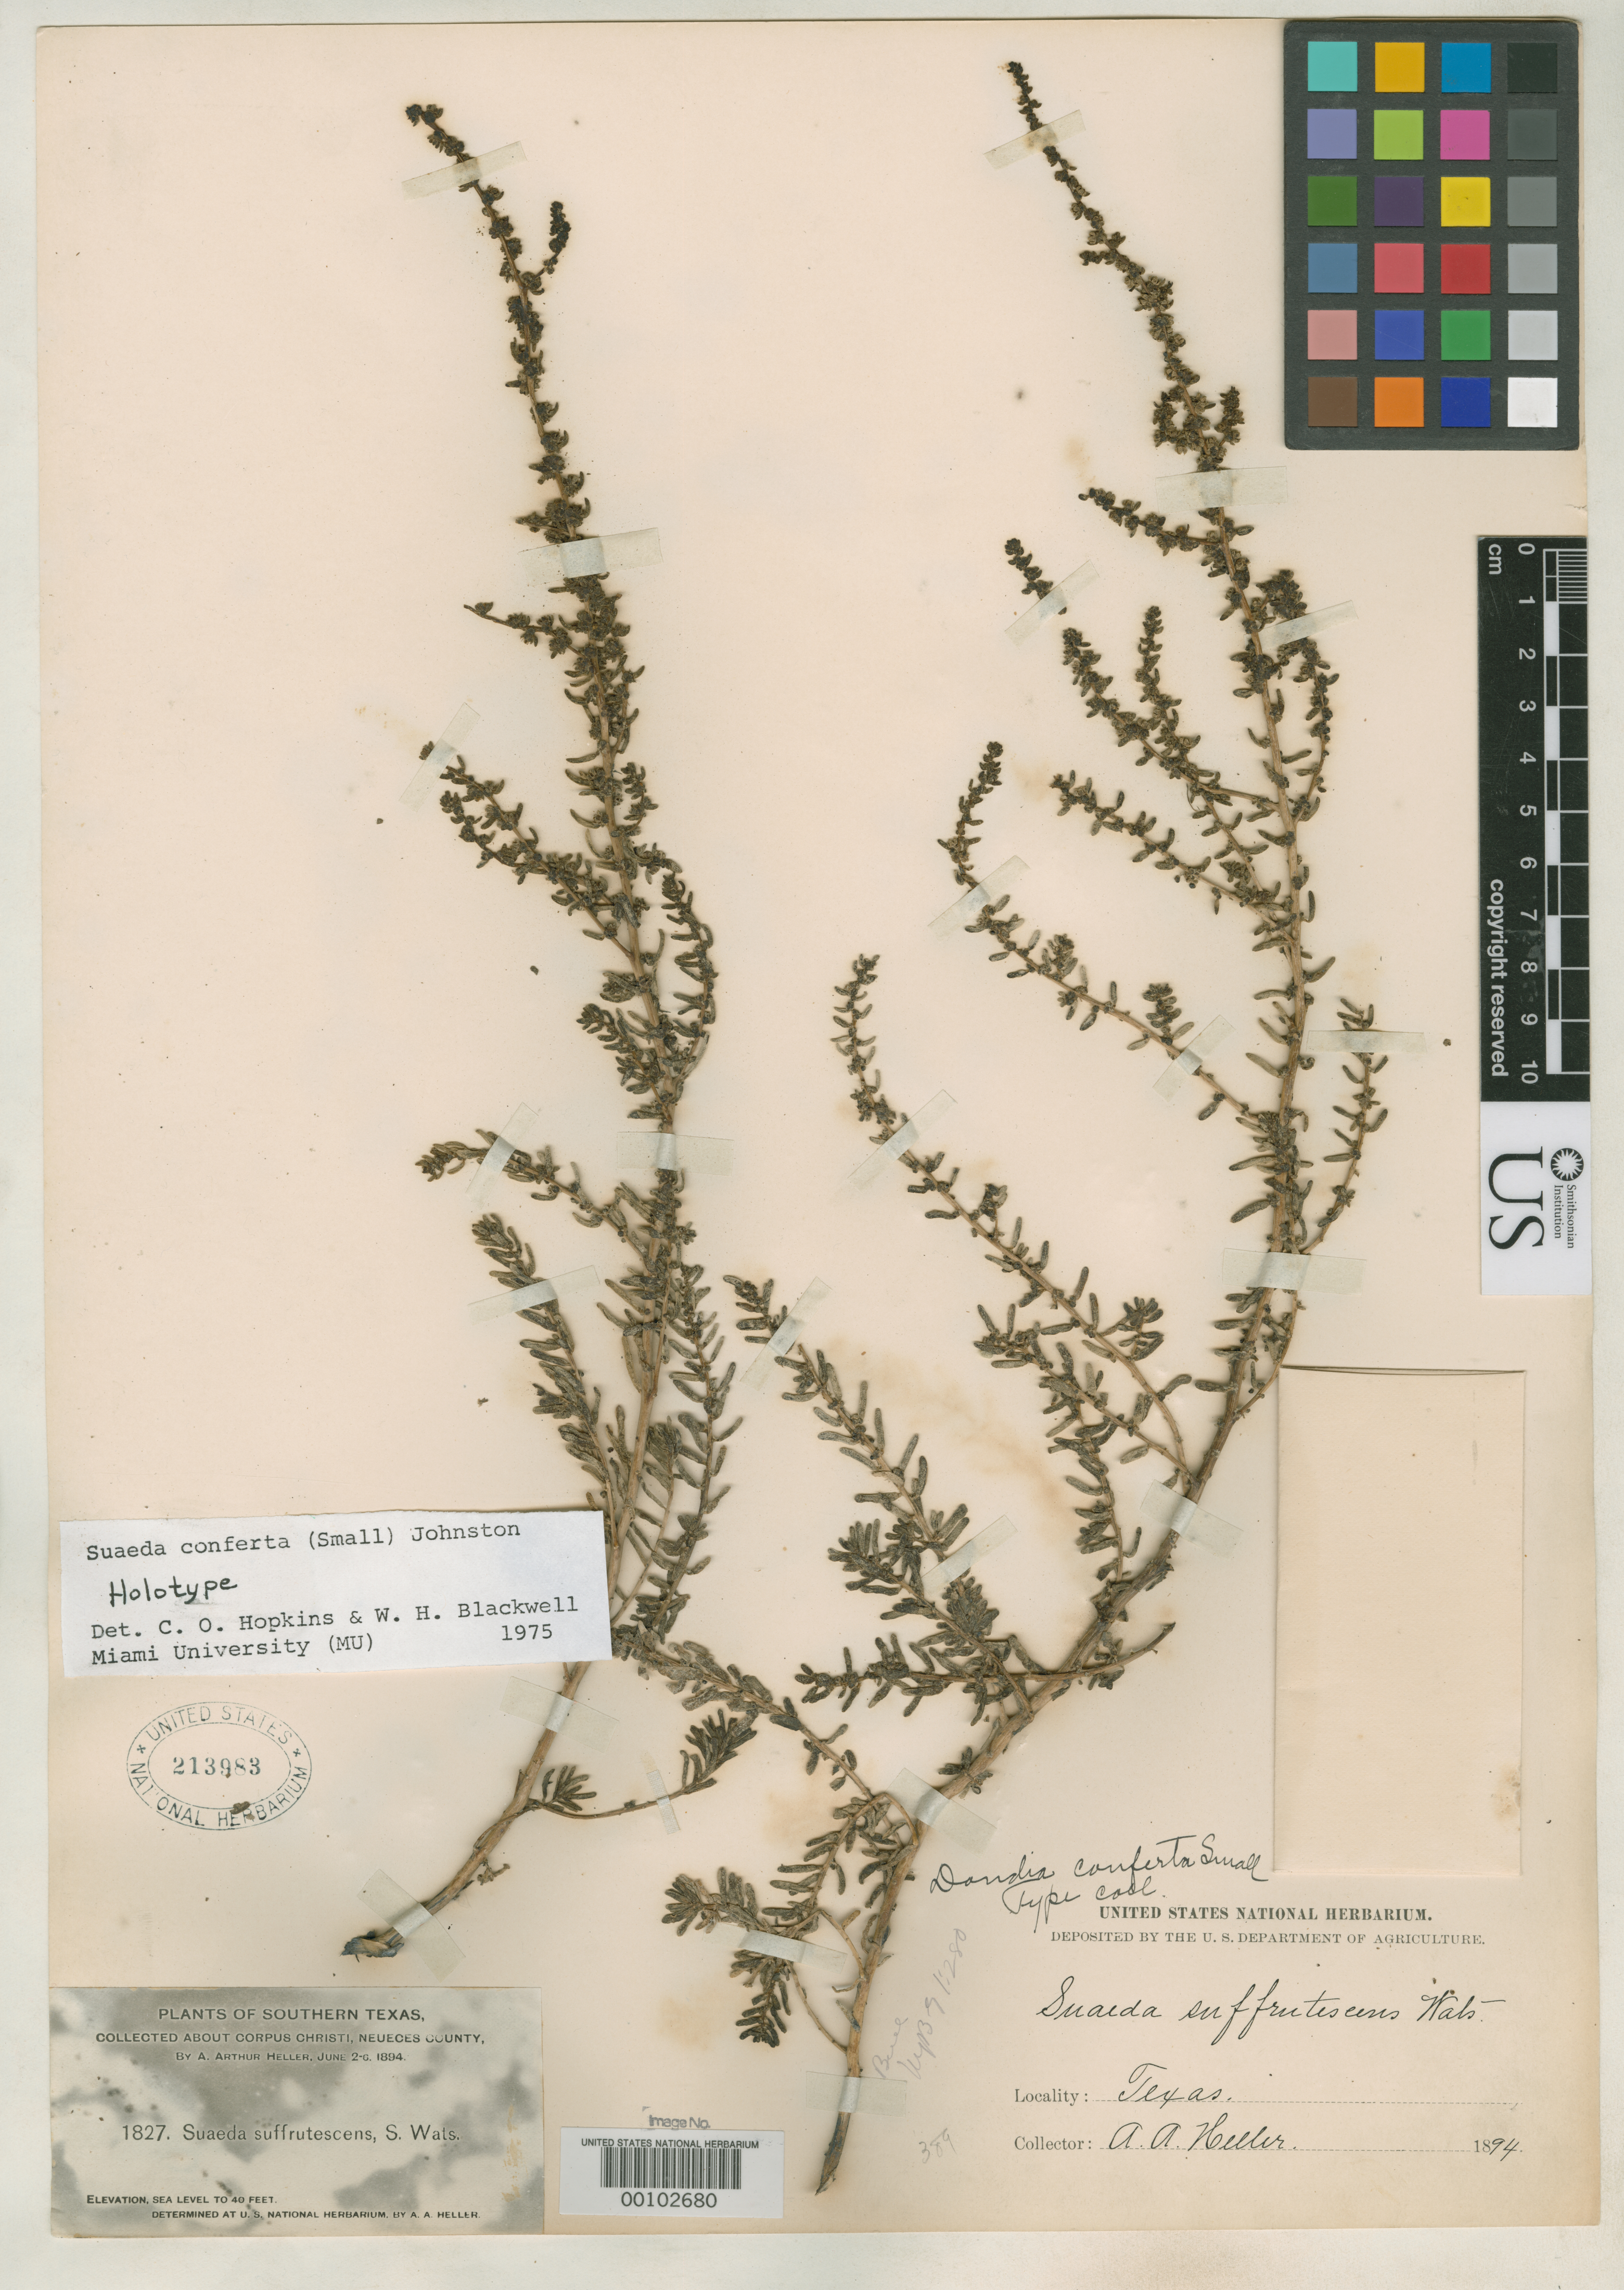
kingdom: Plantae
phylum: Tracheophyta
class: Magnoliopsida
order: Caryophyllales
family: Amaranthaceae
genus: Dondia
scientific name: Dondia conferta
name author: Small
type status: Isotype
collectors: A. A. Heller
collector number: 1827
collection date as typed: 02 Jun 1894 to 06 Jun 1894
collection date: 1894-06-02/1894-06-06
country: United States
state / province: Texas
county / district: Nueces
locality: Corpus Christi.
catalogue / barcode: US 213983